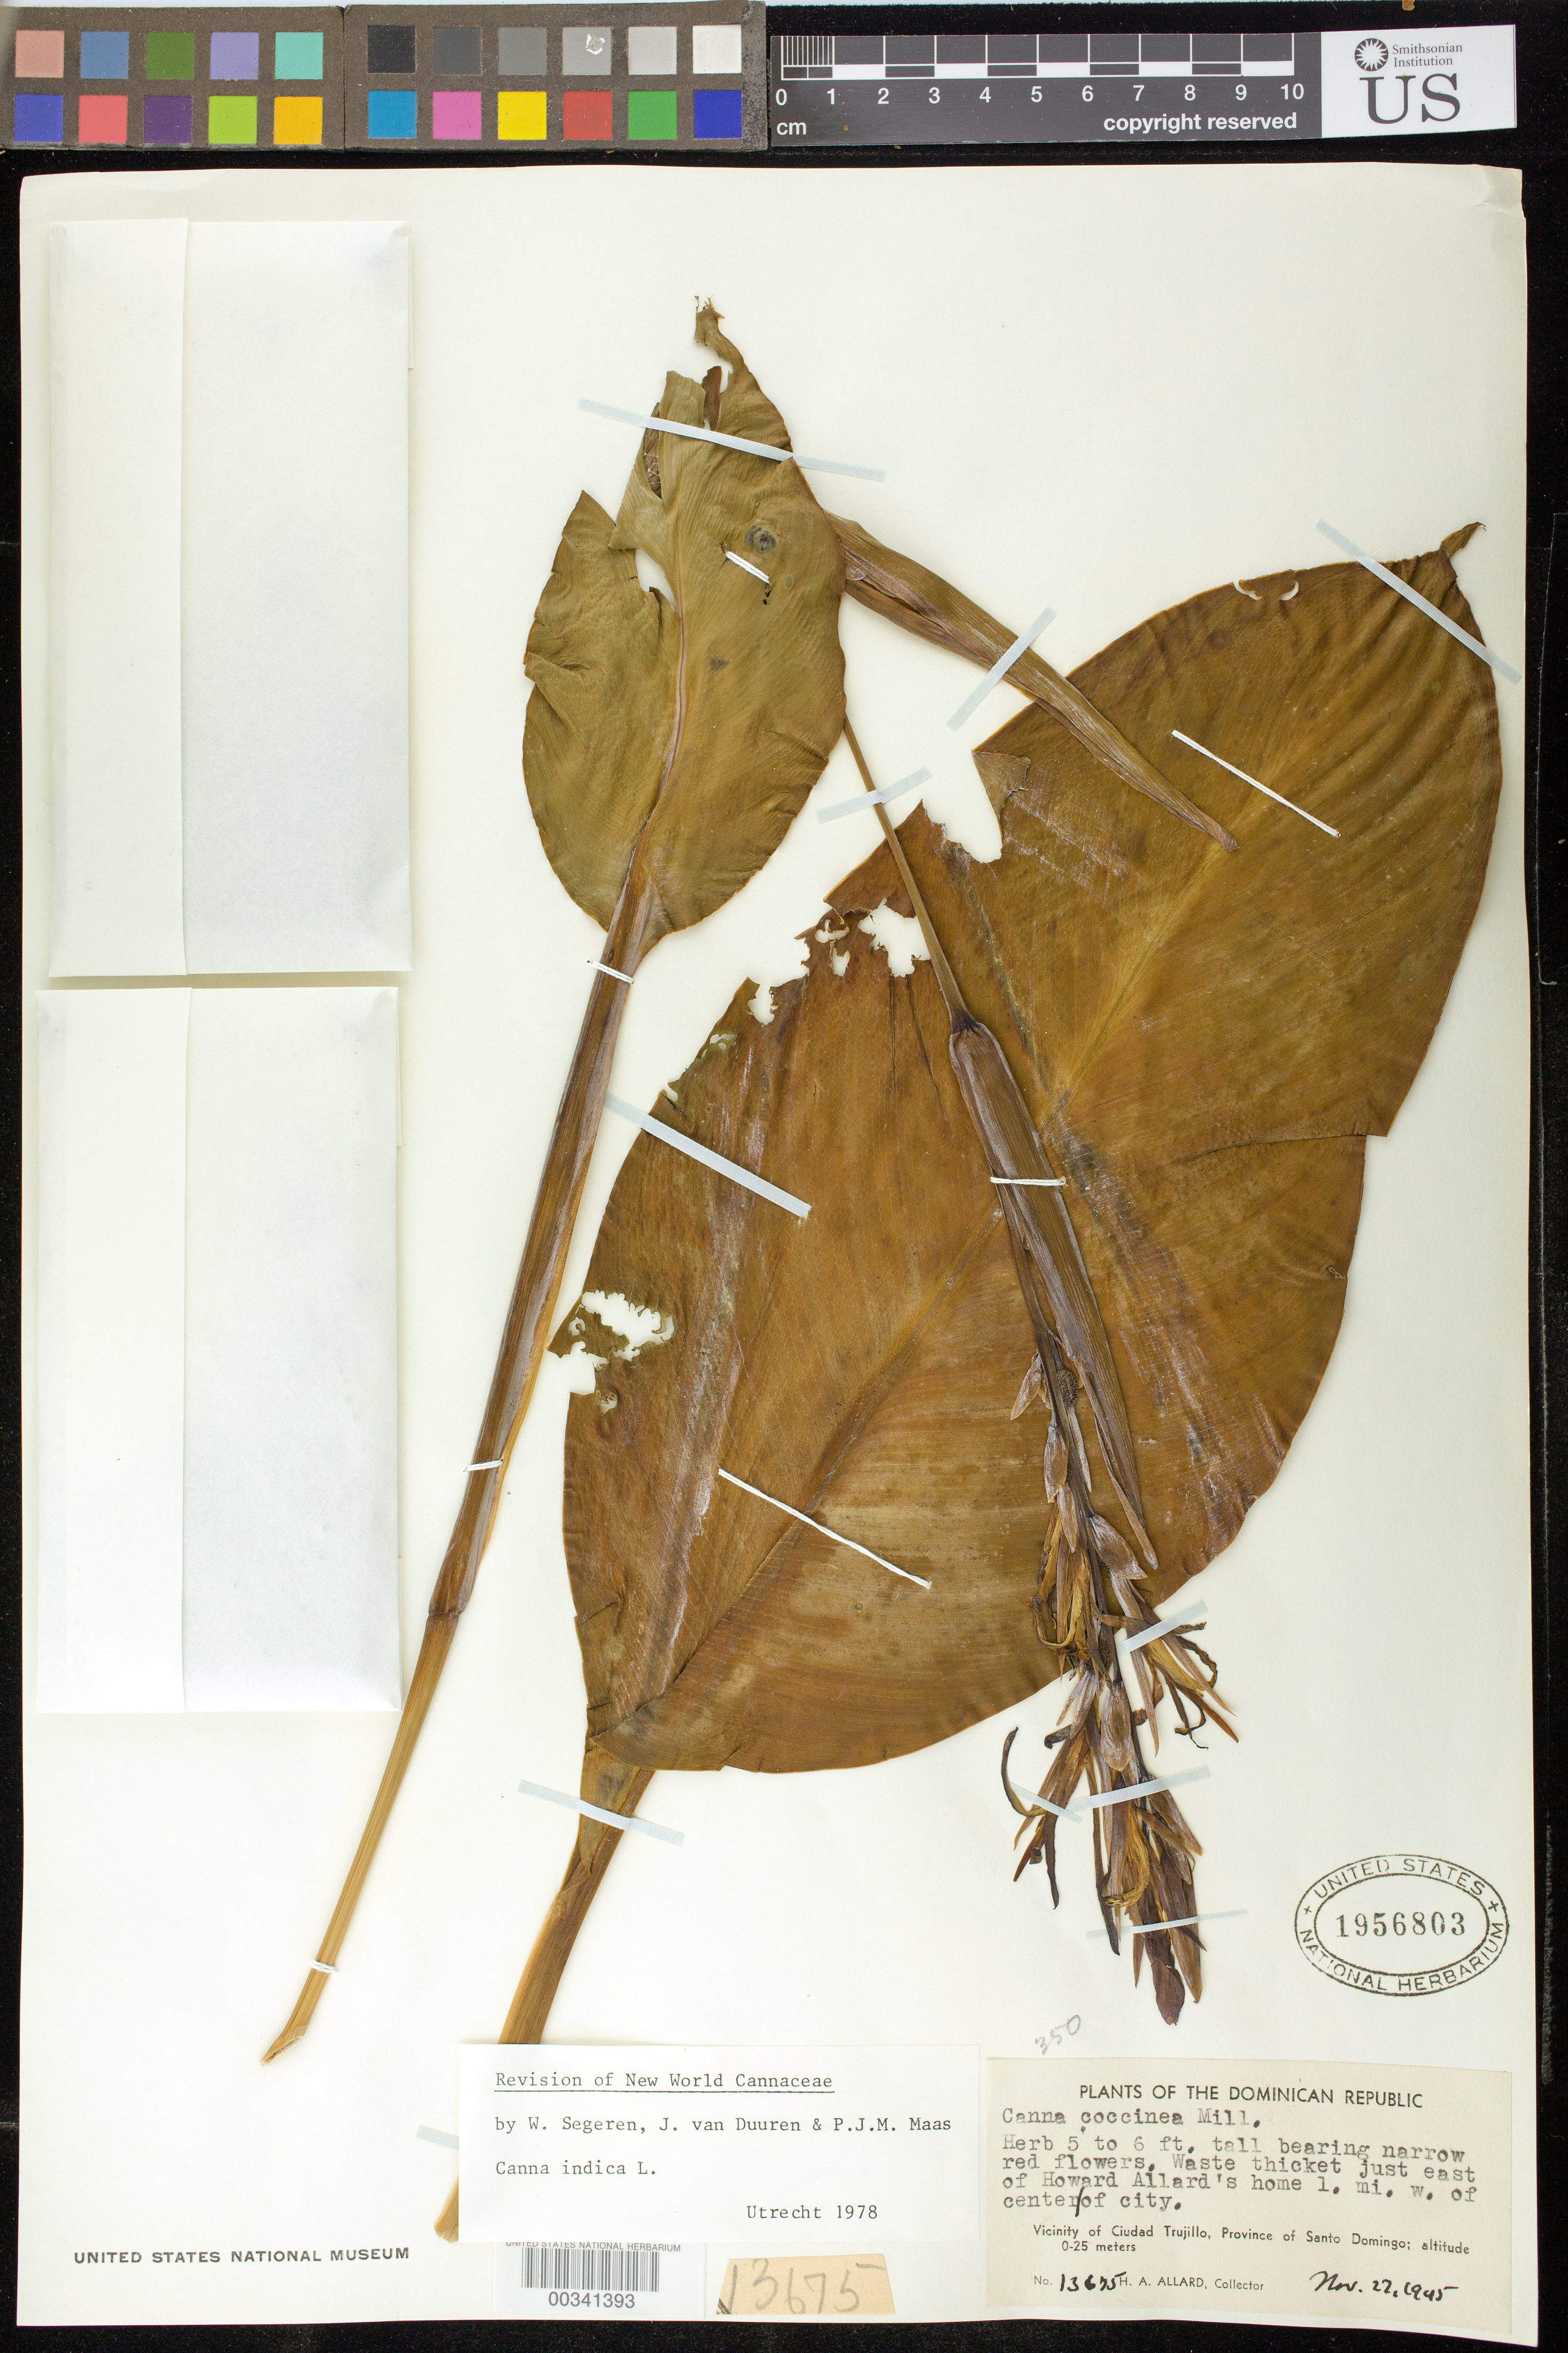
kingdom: Plantae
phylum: Tracheophyta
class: Liliopsida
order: Zingiberales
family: Cannaceae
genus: Canna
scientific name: Canna indica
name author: L.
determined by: Segeren, W.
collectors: H. A. Allard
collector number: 13675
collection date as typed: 27 Nov 1945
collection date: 1945-11-27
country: Dominican Republic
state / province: Distrito Nacional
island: Hispaniola Island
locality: Waste thickets just e of howard allard's home 1 mi w of center of city, vicinity of ciudad trujillo, prov of santo domingo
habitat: waste thicket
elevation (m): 0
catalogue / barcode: US 1956803